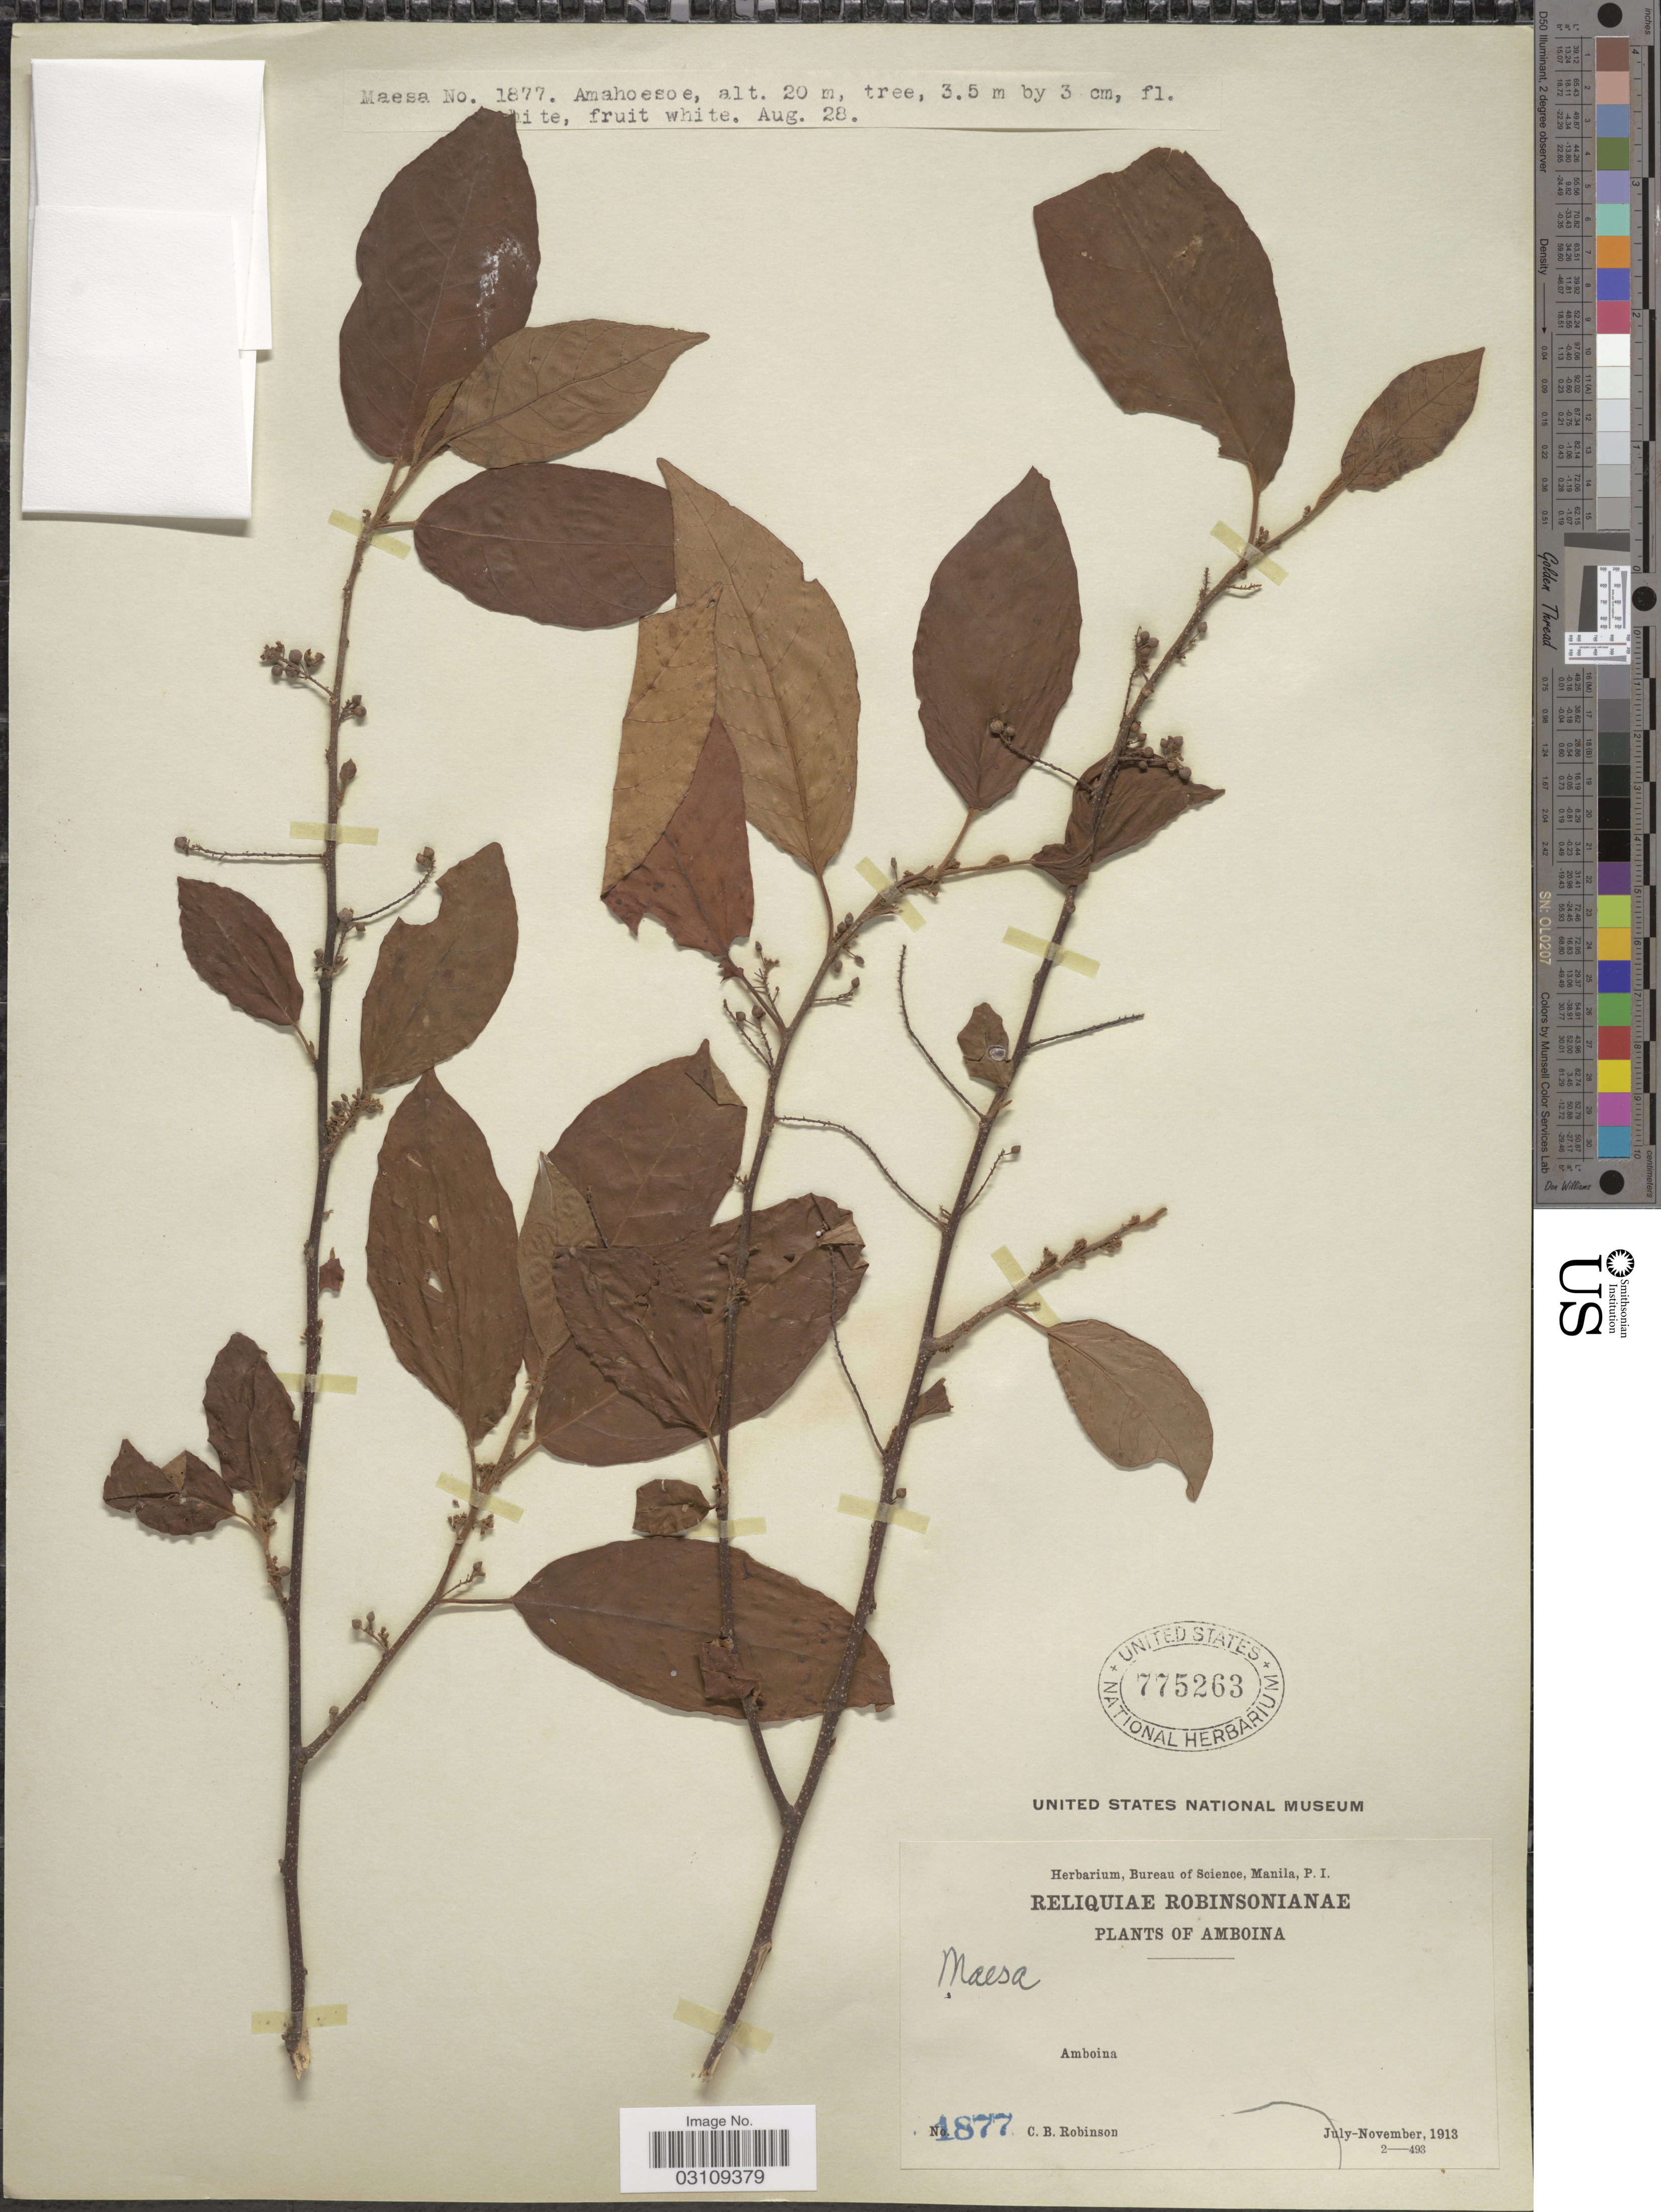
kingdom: Plantae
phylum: Tracheophyta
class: Magnoliopsida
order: Ericales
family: Primulaceae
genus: Maesa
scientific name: Maesa sp.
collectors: C. Robinson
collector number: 1877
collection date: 1913-08-28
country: Indonesia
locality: Amboina.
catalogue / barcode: US 775263